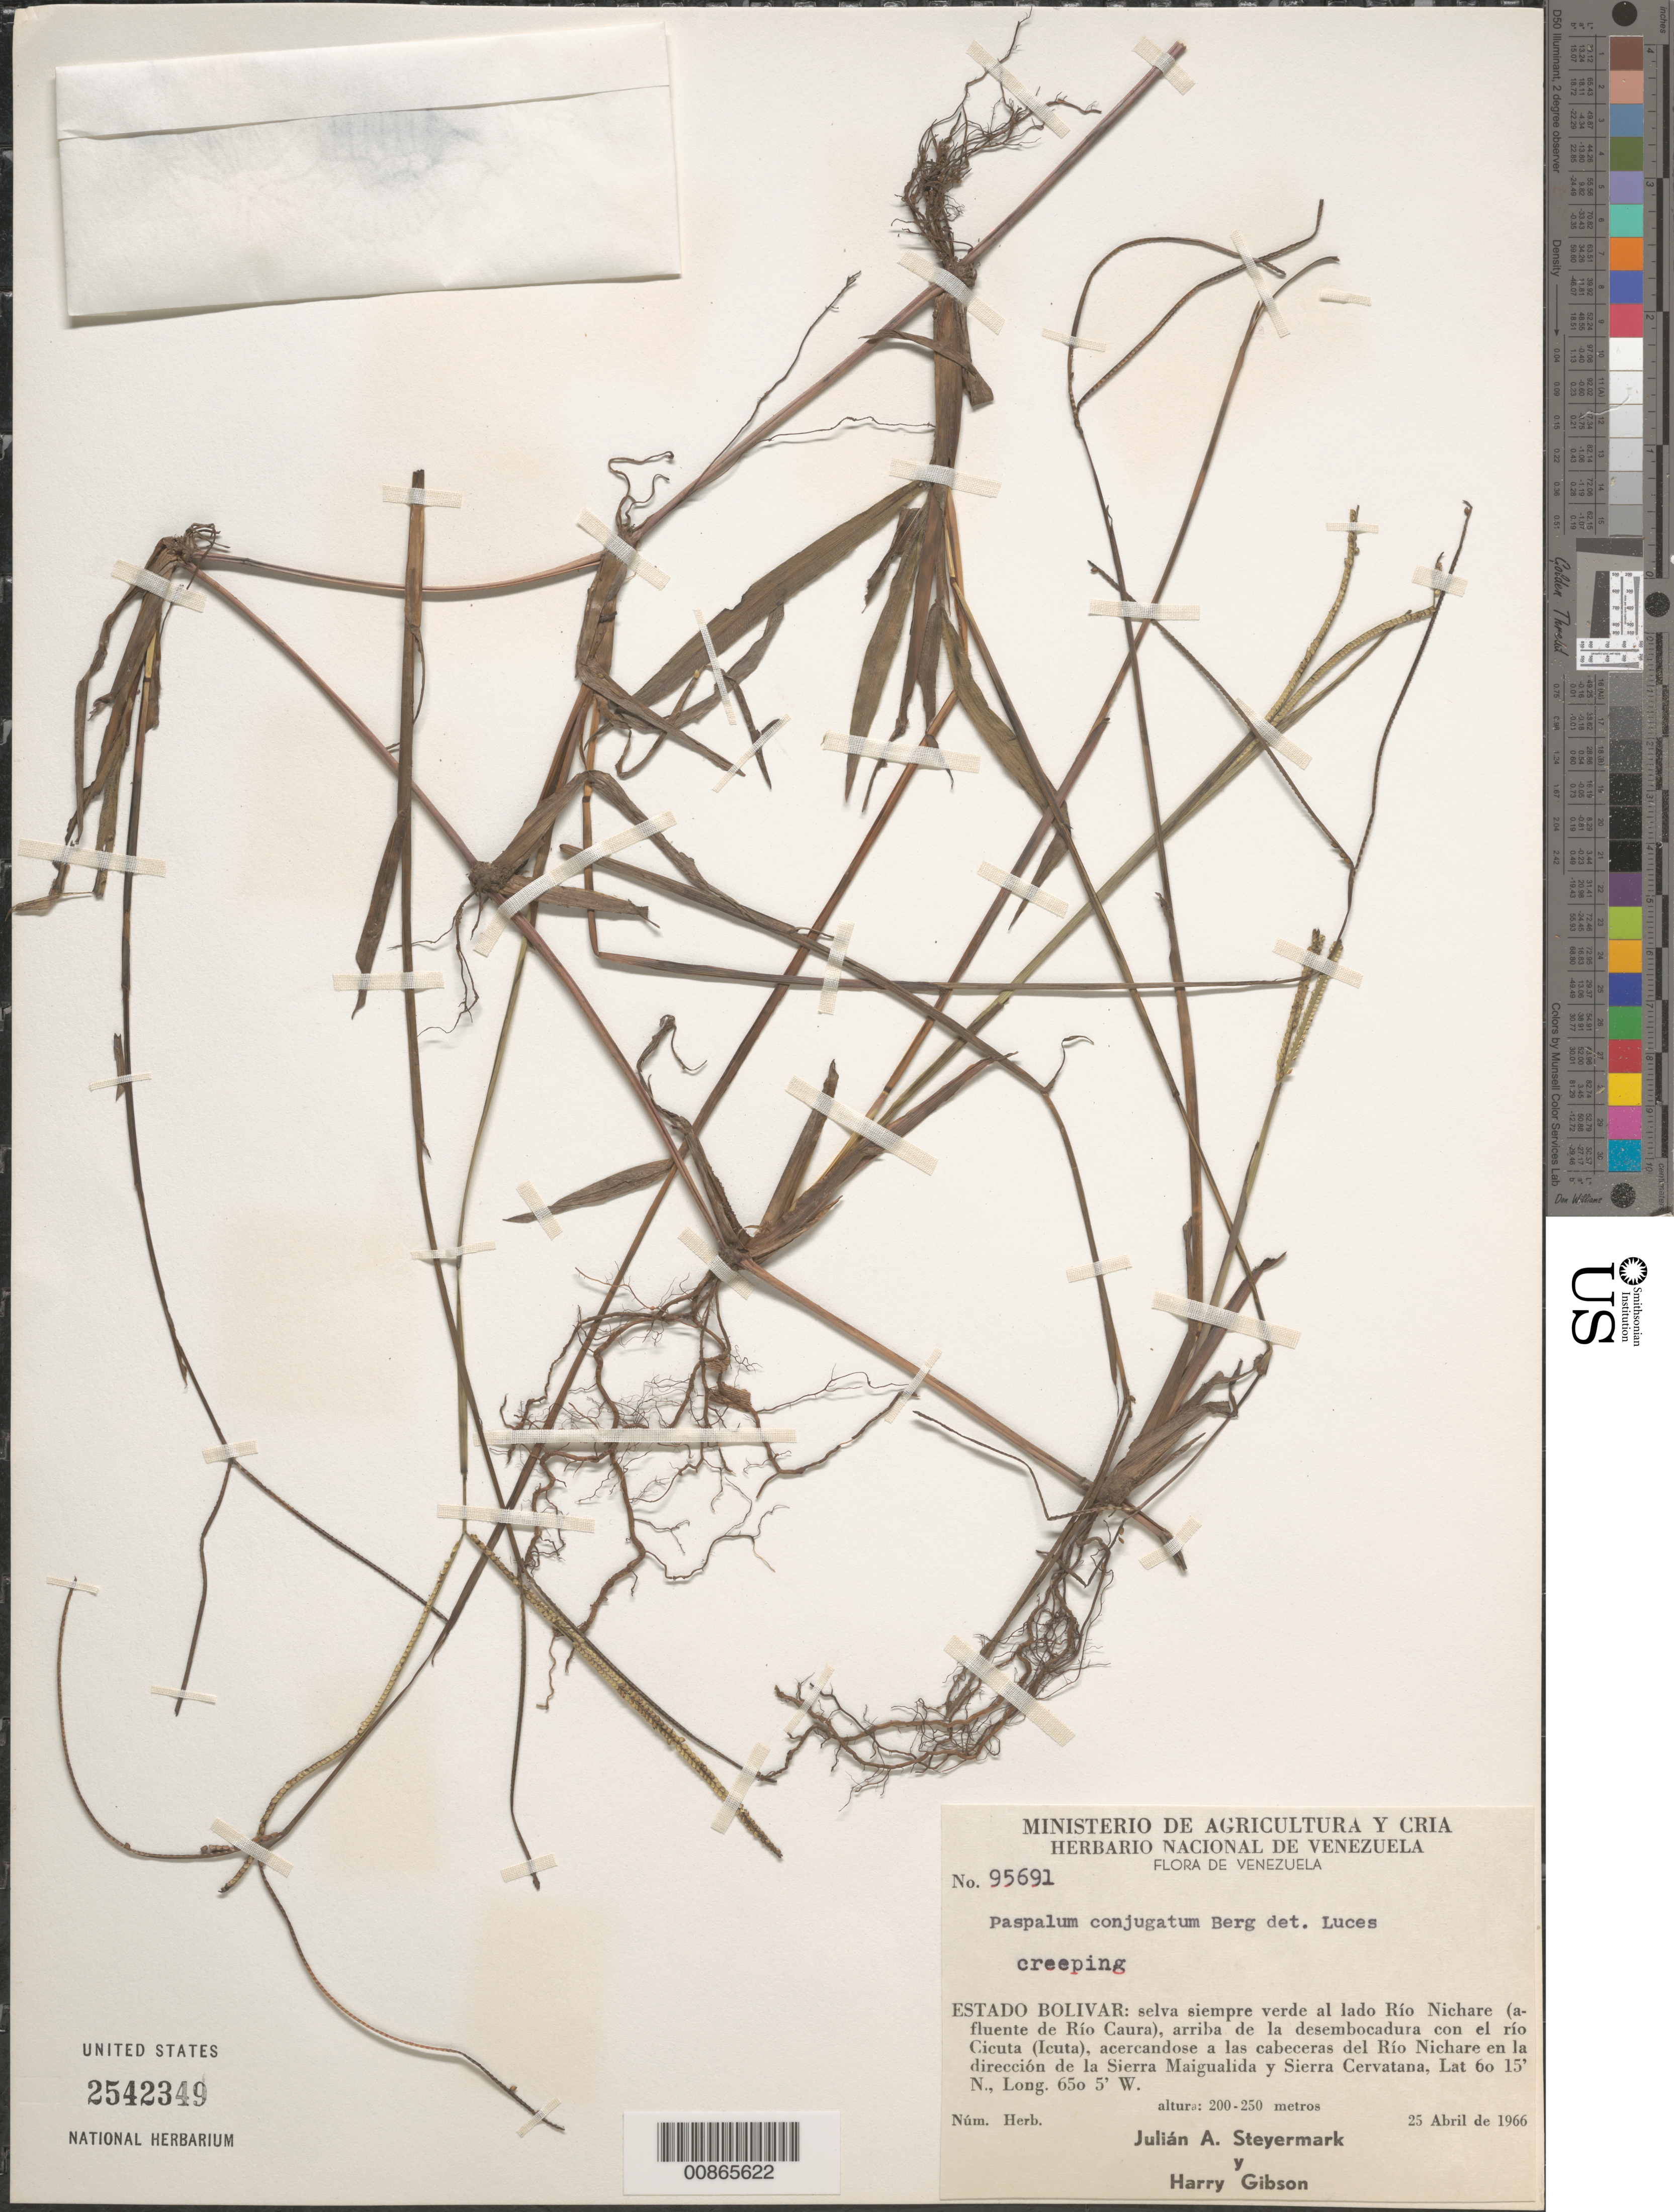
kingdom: Plantae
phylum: Tracheophyta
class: Liliopsida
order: Poales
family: Poaceae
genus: Paspalum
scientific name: Paspalum conjugatum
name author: P.J. Bergius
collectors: J. Steyermark & H. Gibson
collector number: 95691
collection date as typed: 25-Apr-66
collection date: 1966-04-25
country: Venezuela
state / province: Bolívar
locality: Río Nichare, near mouth of Río Cicuta, acercandose a las cabeceras del Río Nichare en la direccion de la Sierra Maigualida y Sierra Cervatana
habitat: Evergreen forest along river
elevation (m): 200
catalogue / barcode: US 2542349